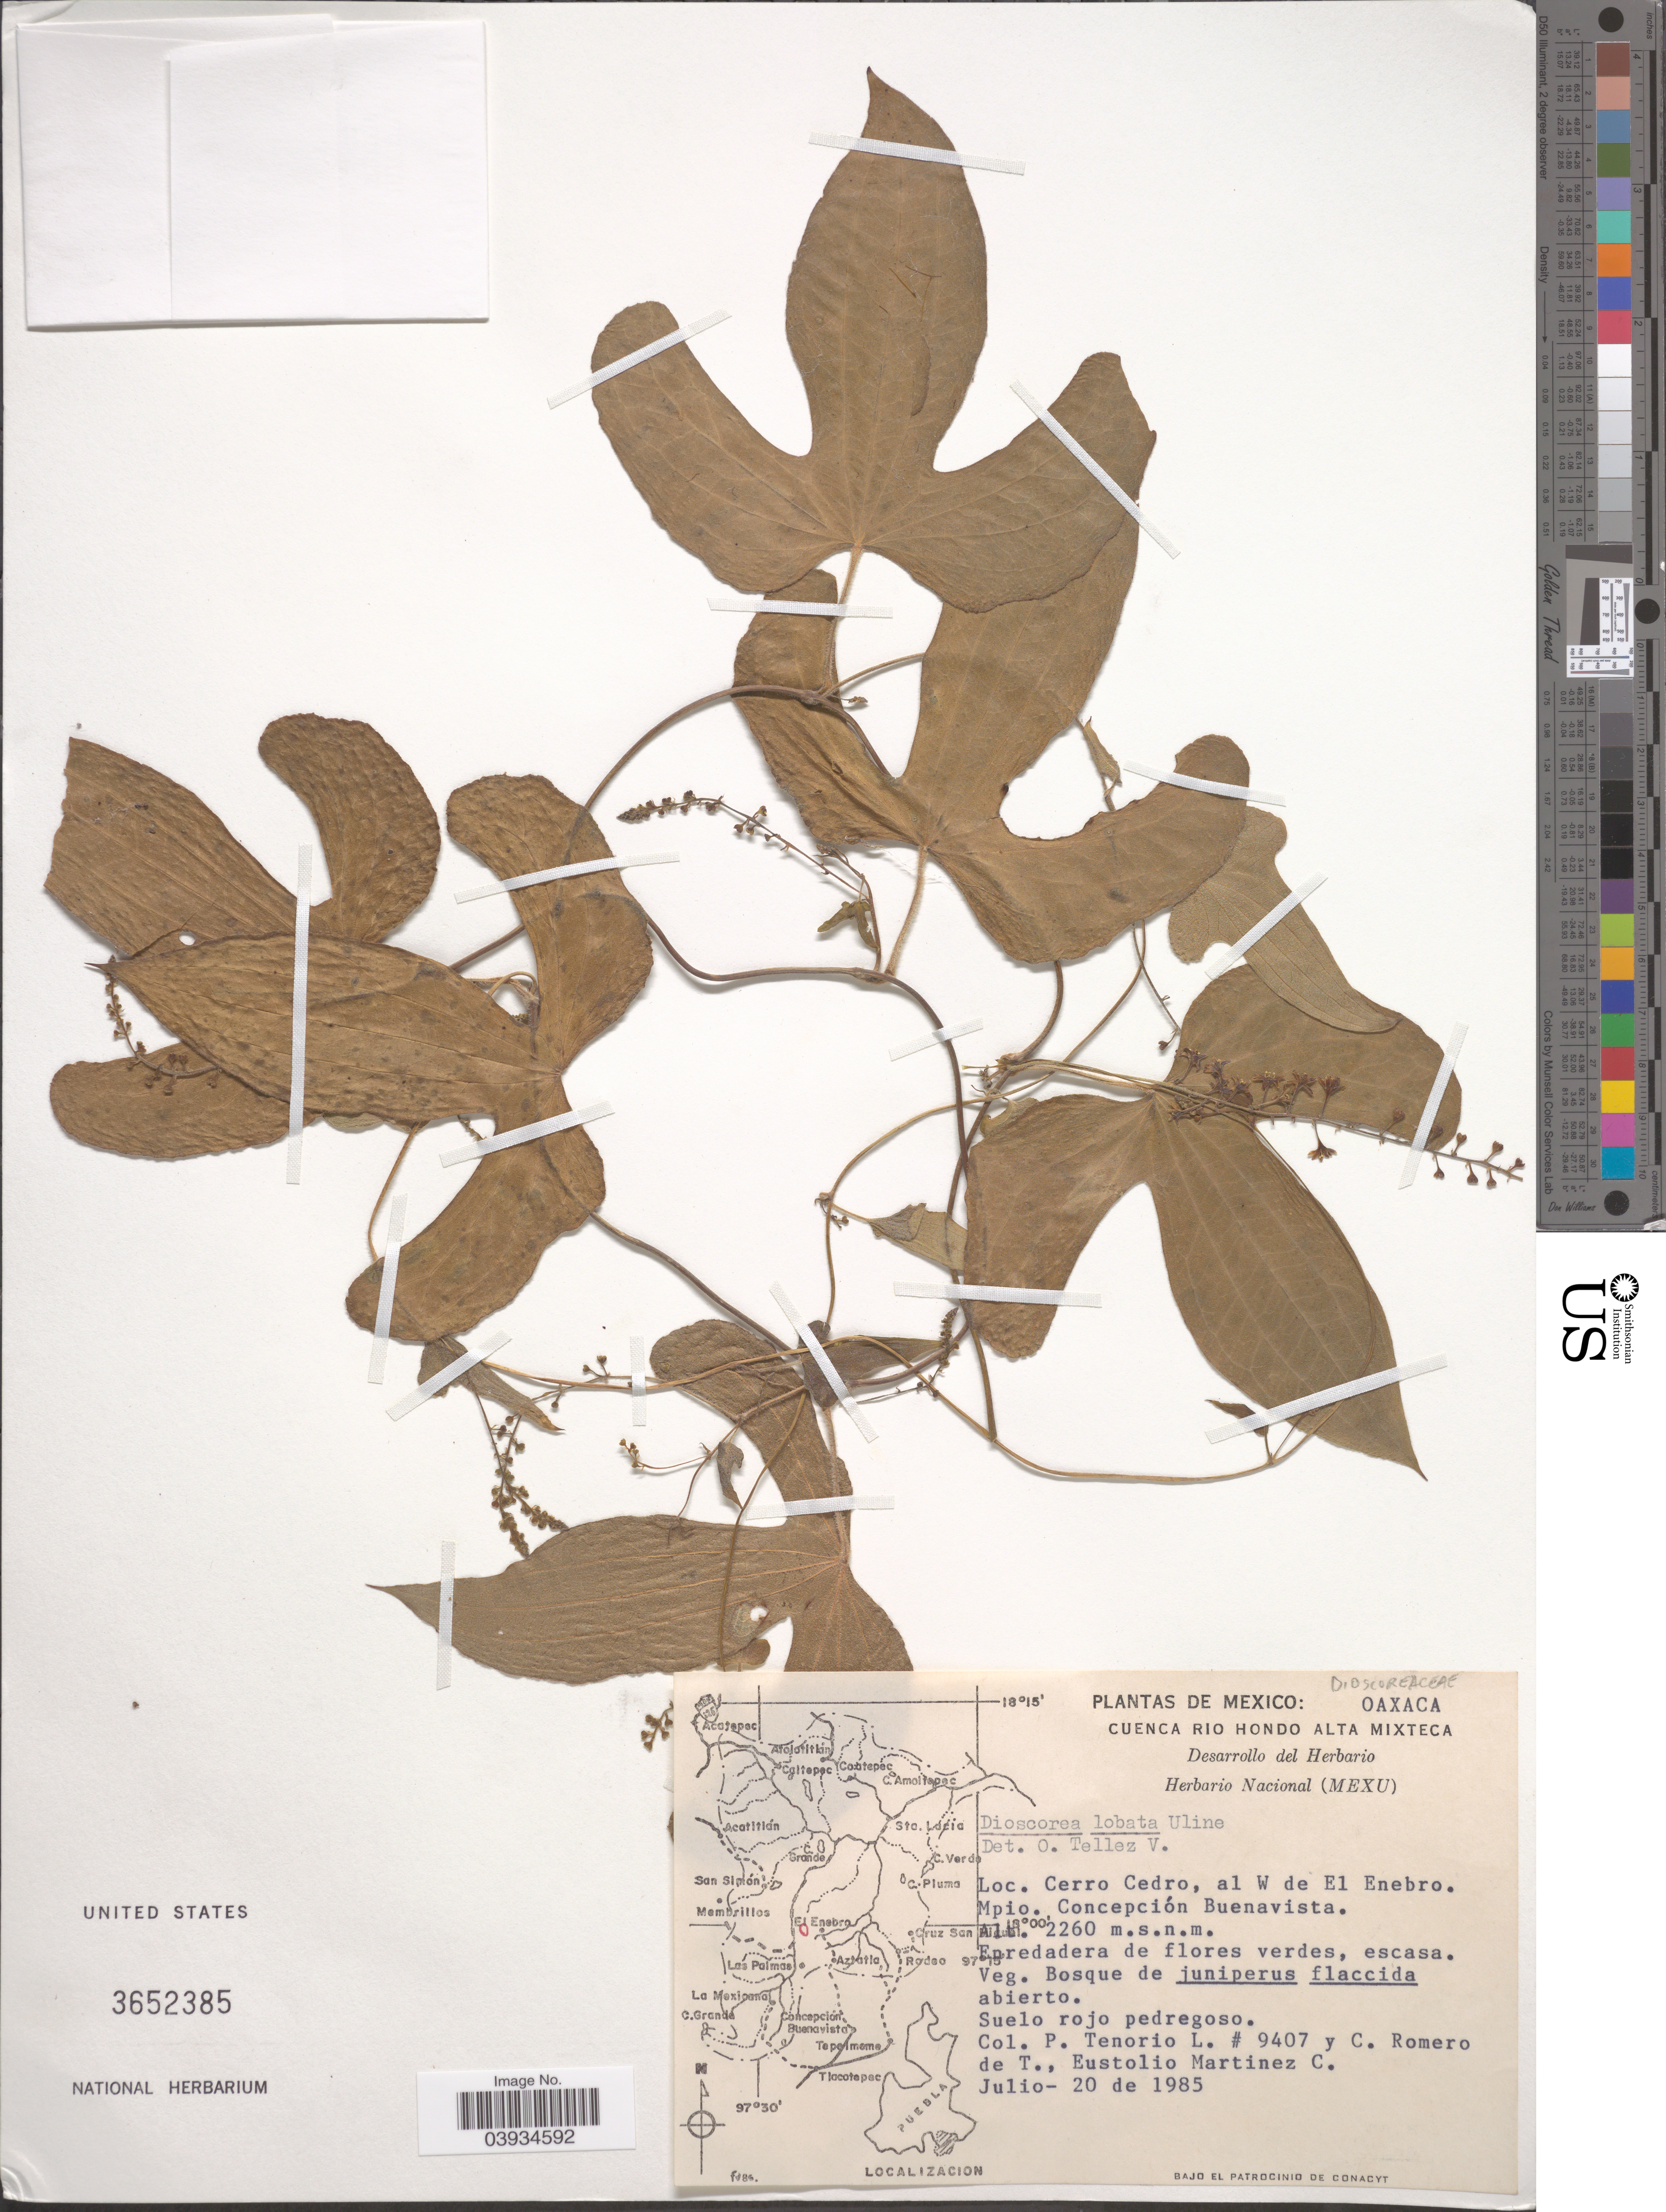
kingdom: Plantae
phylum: Tracheophyta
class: Liliopsida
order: Dioscoreales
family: Dioscoreaceae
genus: Dioscorea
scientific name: Dioscorea lobata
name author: Uline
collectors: P. Tenorio L., C. Romero de T. & E. Martinez C.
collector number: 9407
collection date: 1985-07-20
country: Mexico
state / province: Oaxaca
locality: Cerro Cedro, al W de El Enebro. Mpio. Concepción Buenavista.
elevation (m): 2260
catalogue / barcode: US 3652385